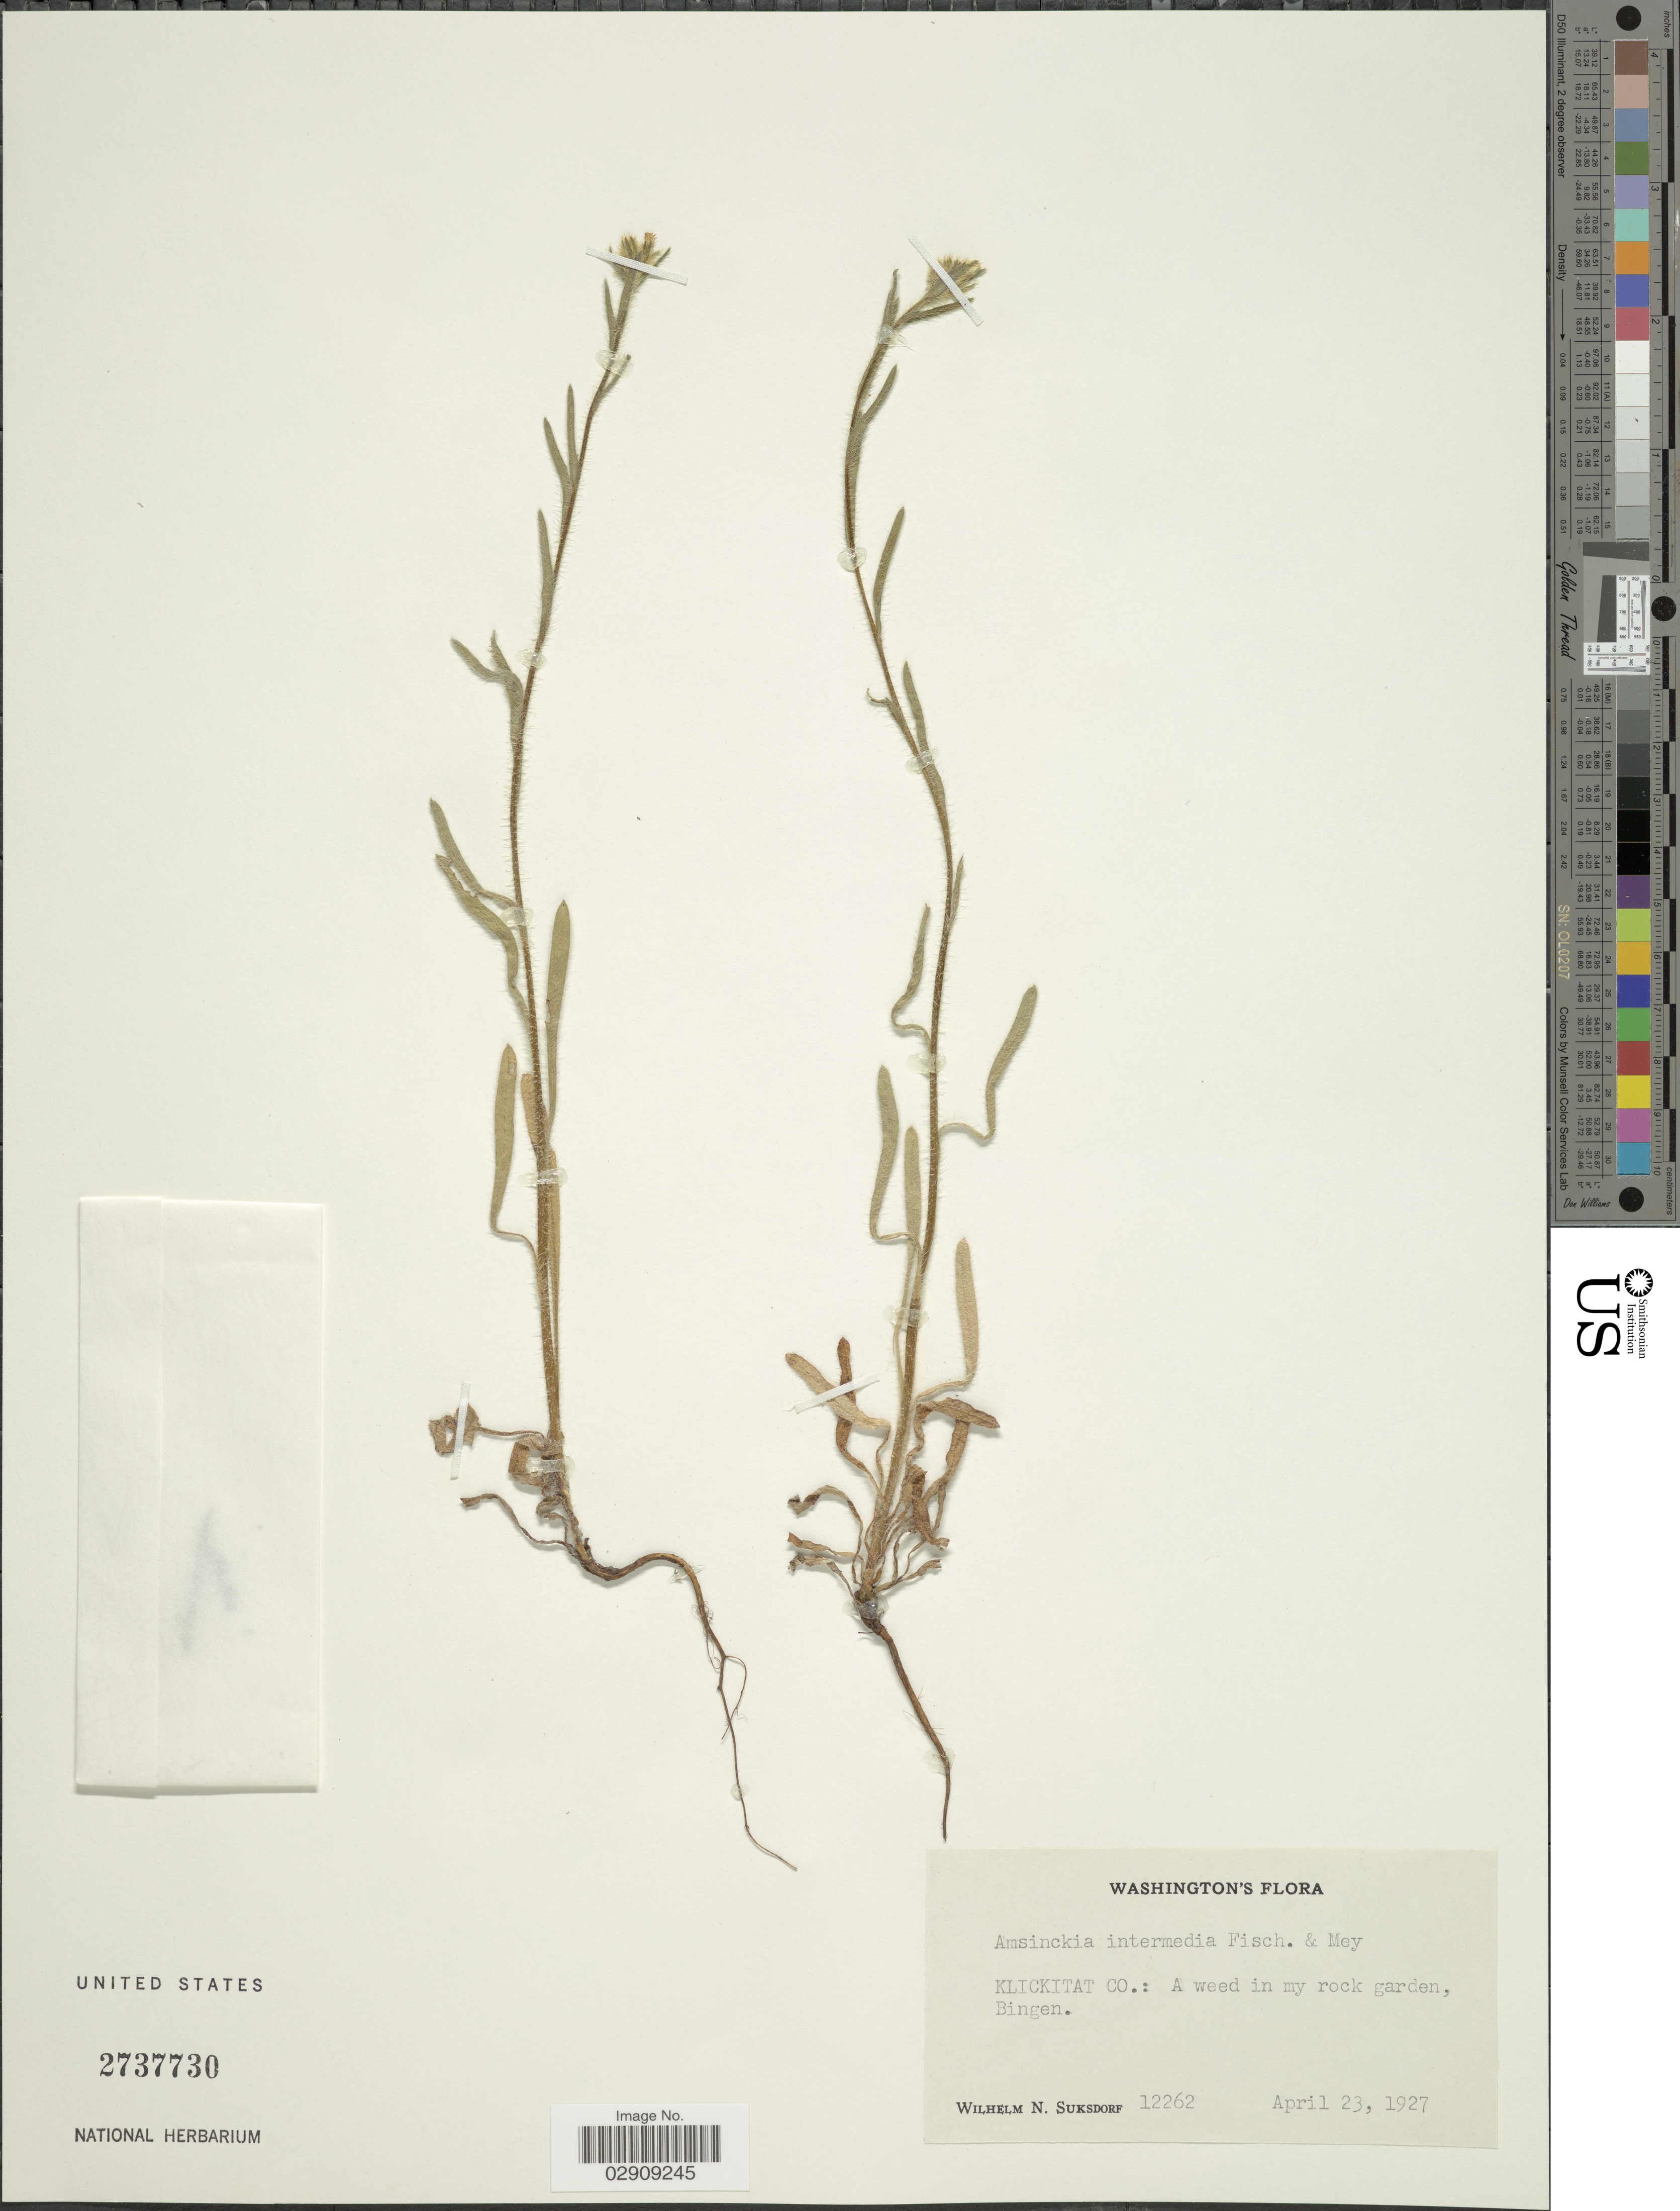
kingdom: Plantae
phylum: Tracheophyta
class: Magnoliopsida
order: Boraginales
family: Boraginaceae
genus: Amsinckia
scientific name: Amsinckia menziesii var. intermedia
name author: (Fisch. & C.A. Mey.) Ganders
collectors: W. N. Suksdorf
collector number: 12262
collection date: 1927-04-23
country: United States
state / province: Washington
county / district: Klickitat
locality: Klickitat Co.: Bingen.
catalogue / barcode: US 2737730